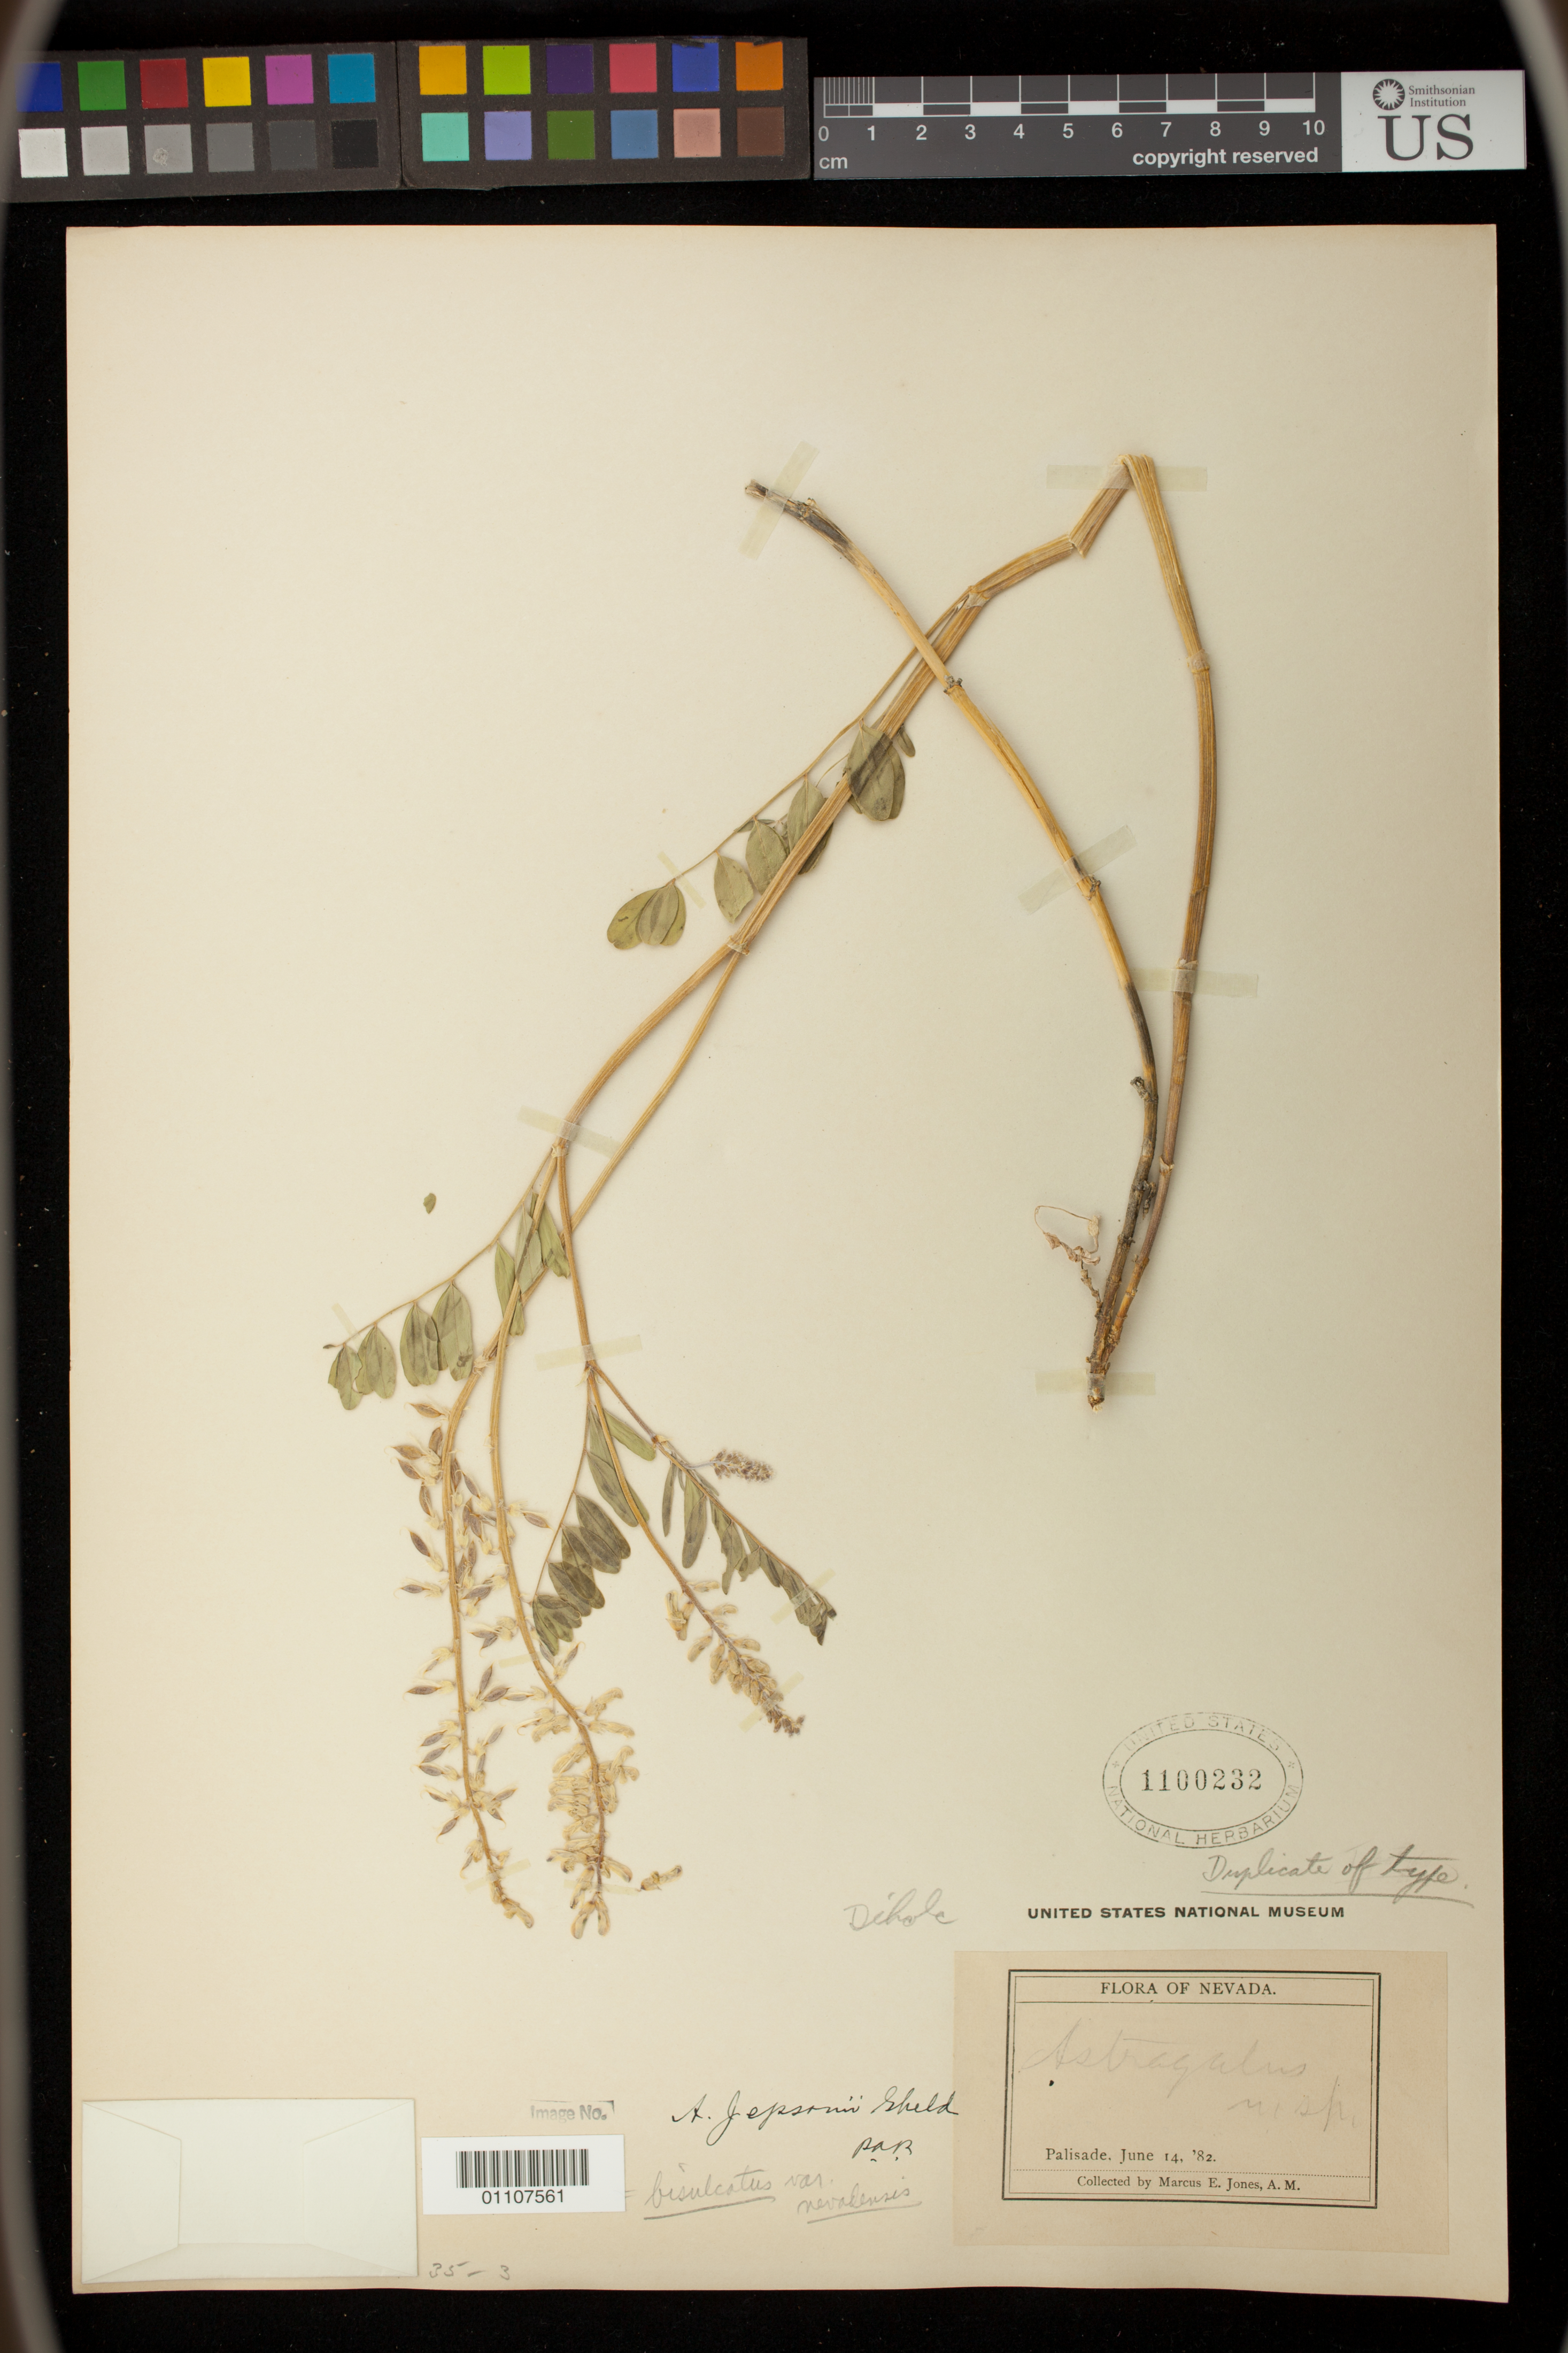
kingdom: Plantae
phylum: Tracheophyta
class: Magnoliopsida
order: Fabales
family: Fabaceae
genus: Astragalus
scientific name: Astragalus haydenianus var. nevadensis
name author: M.E. Jones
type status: Isotype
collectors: A. M. Jones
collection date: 1882-06-14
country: United States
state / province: Nevada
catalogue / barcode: US 1100232